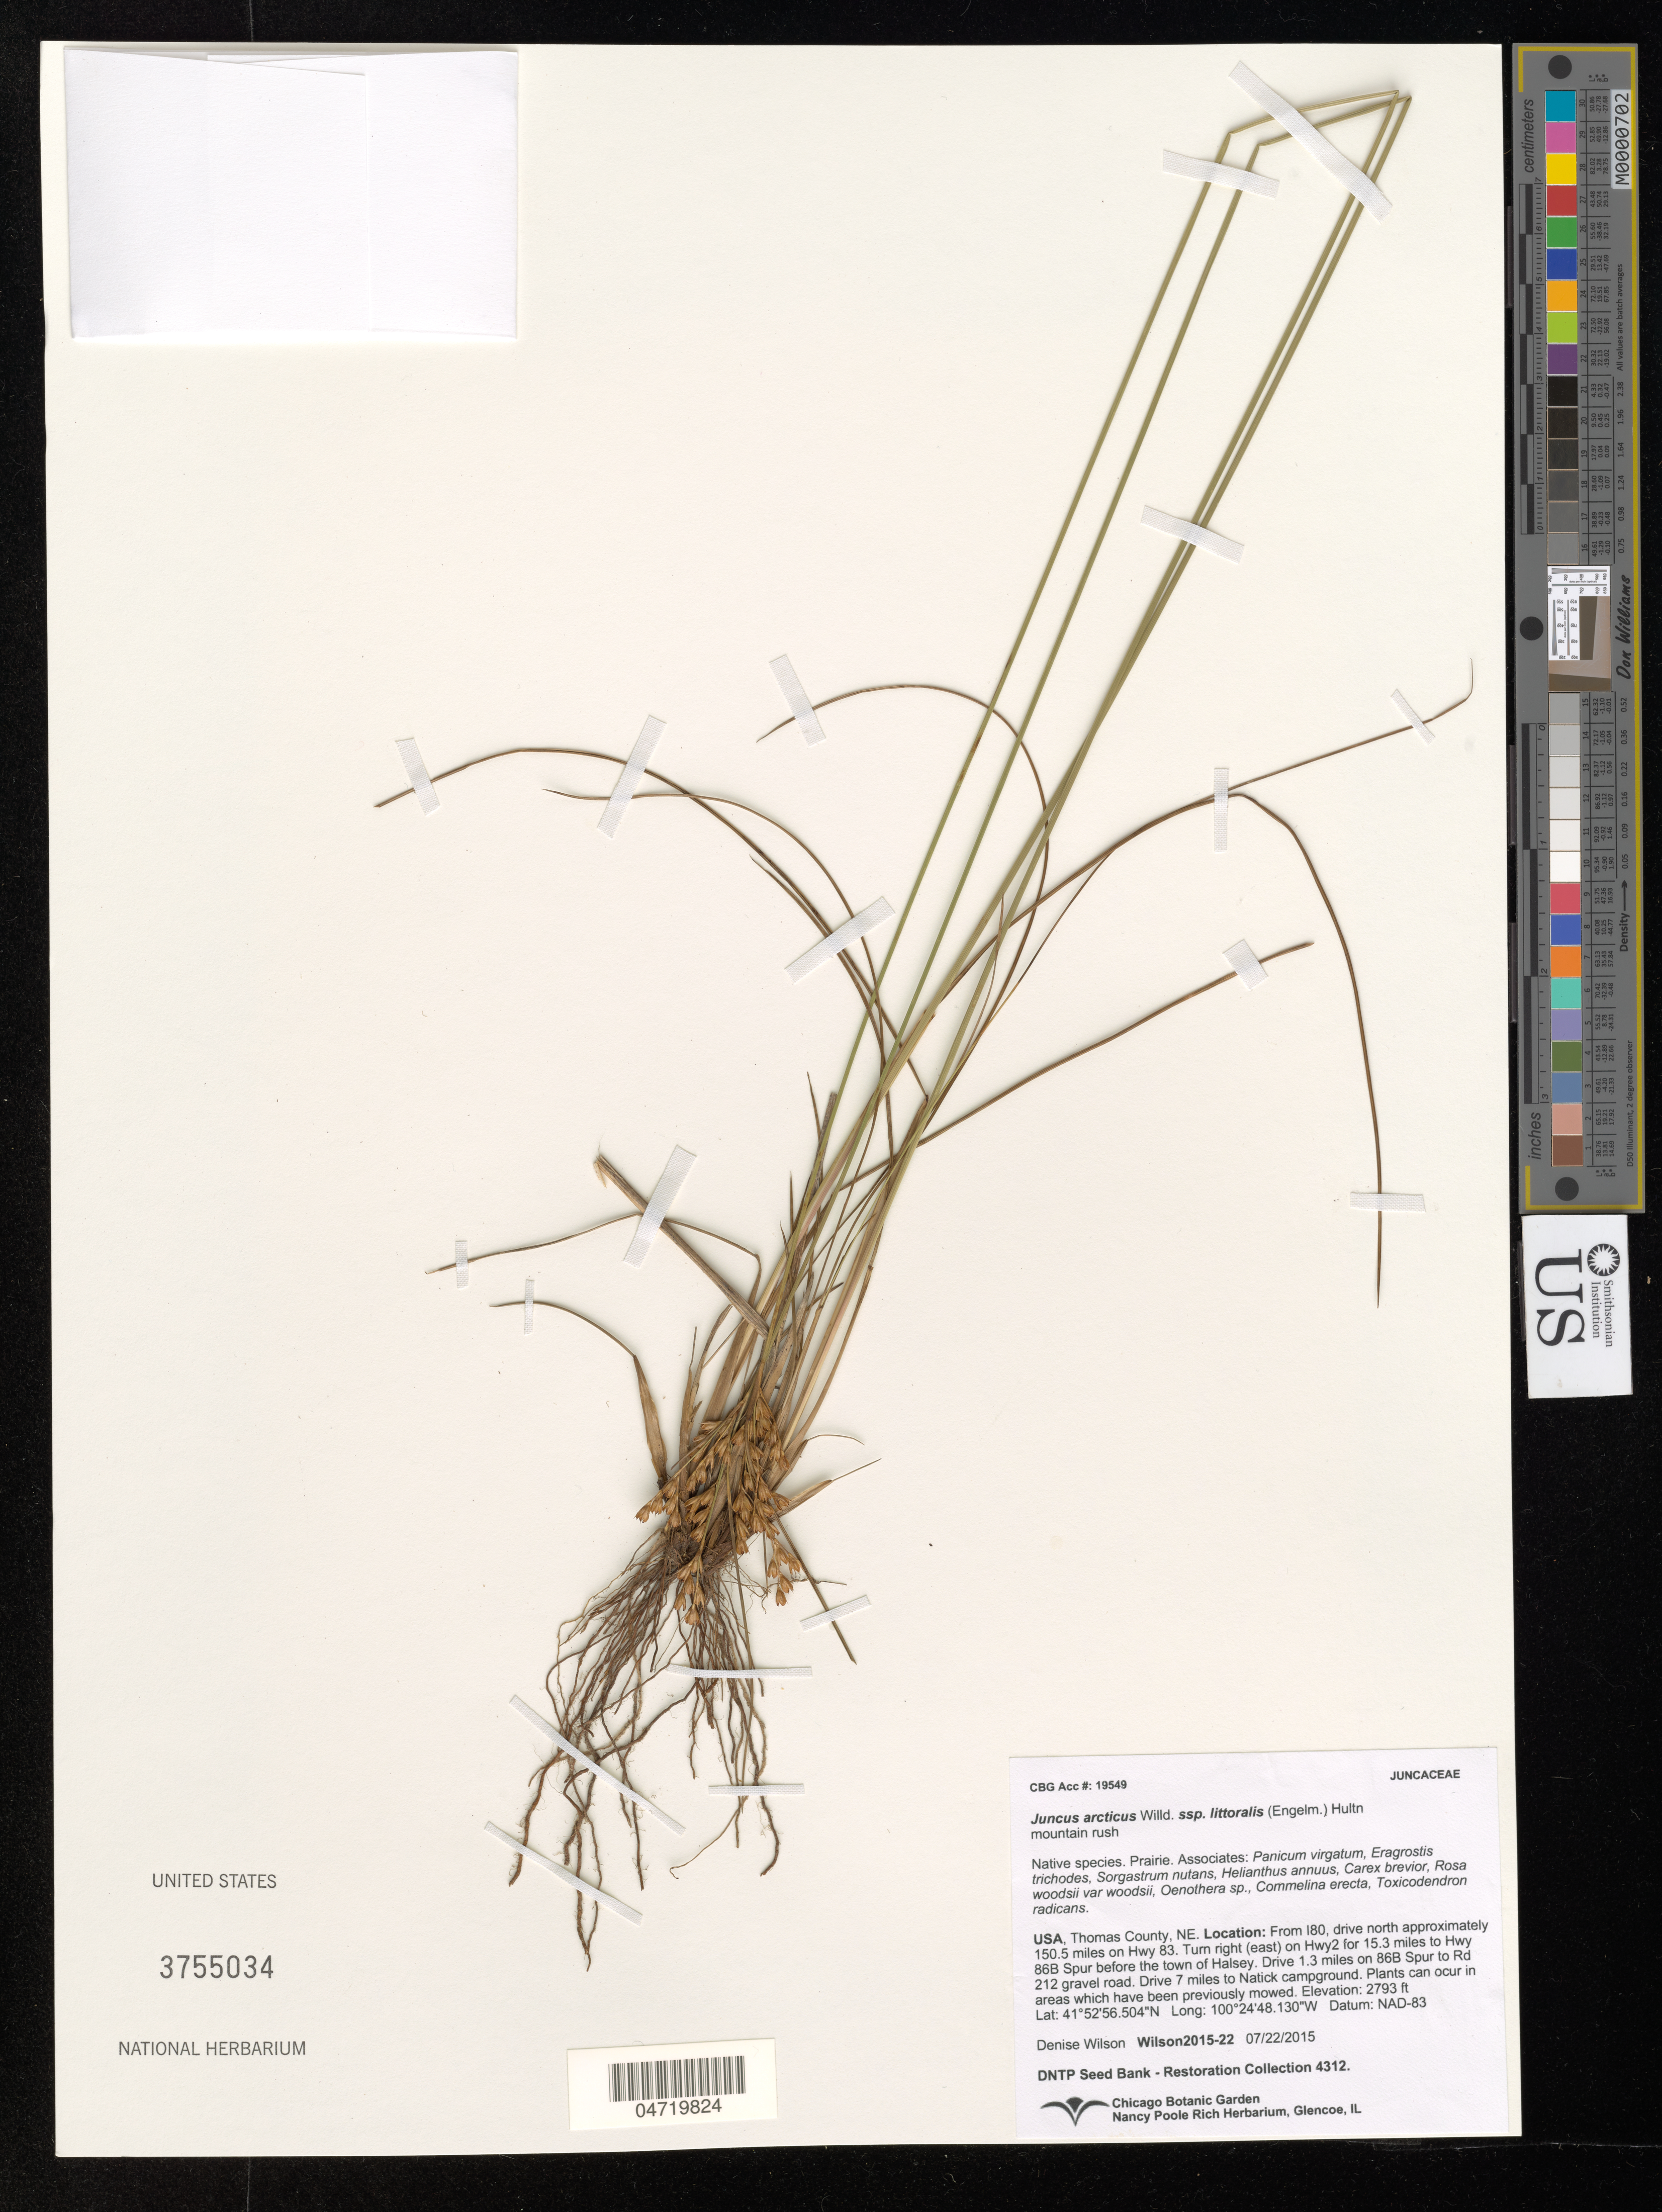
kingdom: Plantae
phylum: Tracheophyta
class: Liliopsida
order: Poales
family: Juncaceae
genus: Juncus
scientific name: Juncus arcticus subsp. littoralis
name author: (Engelm.) Hultén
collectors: D. Wilson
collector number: Wilson 2015-22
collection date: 2015-07-22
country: United States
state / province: Nebraska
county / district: Thomas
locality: Natick campground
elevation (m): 851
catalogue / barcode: US 3755034